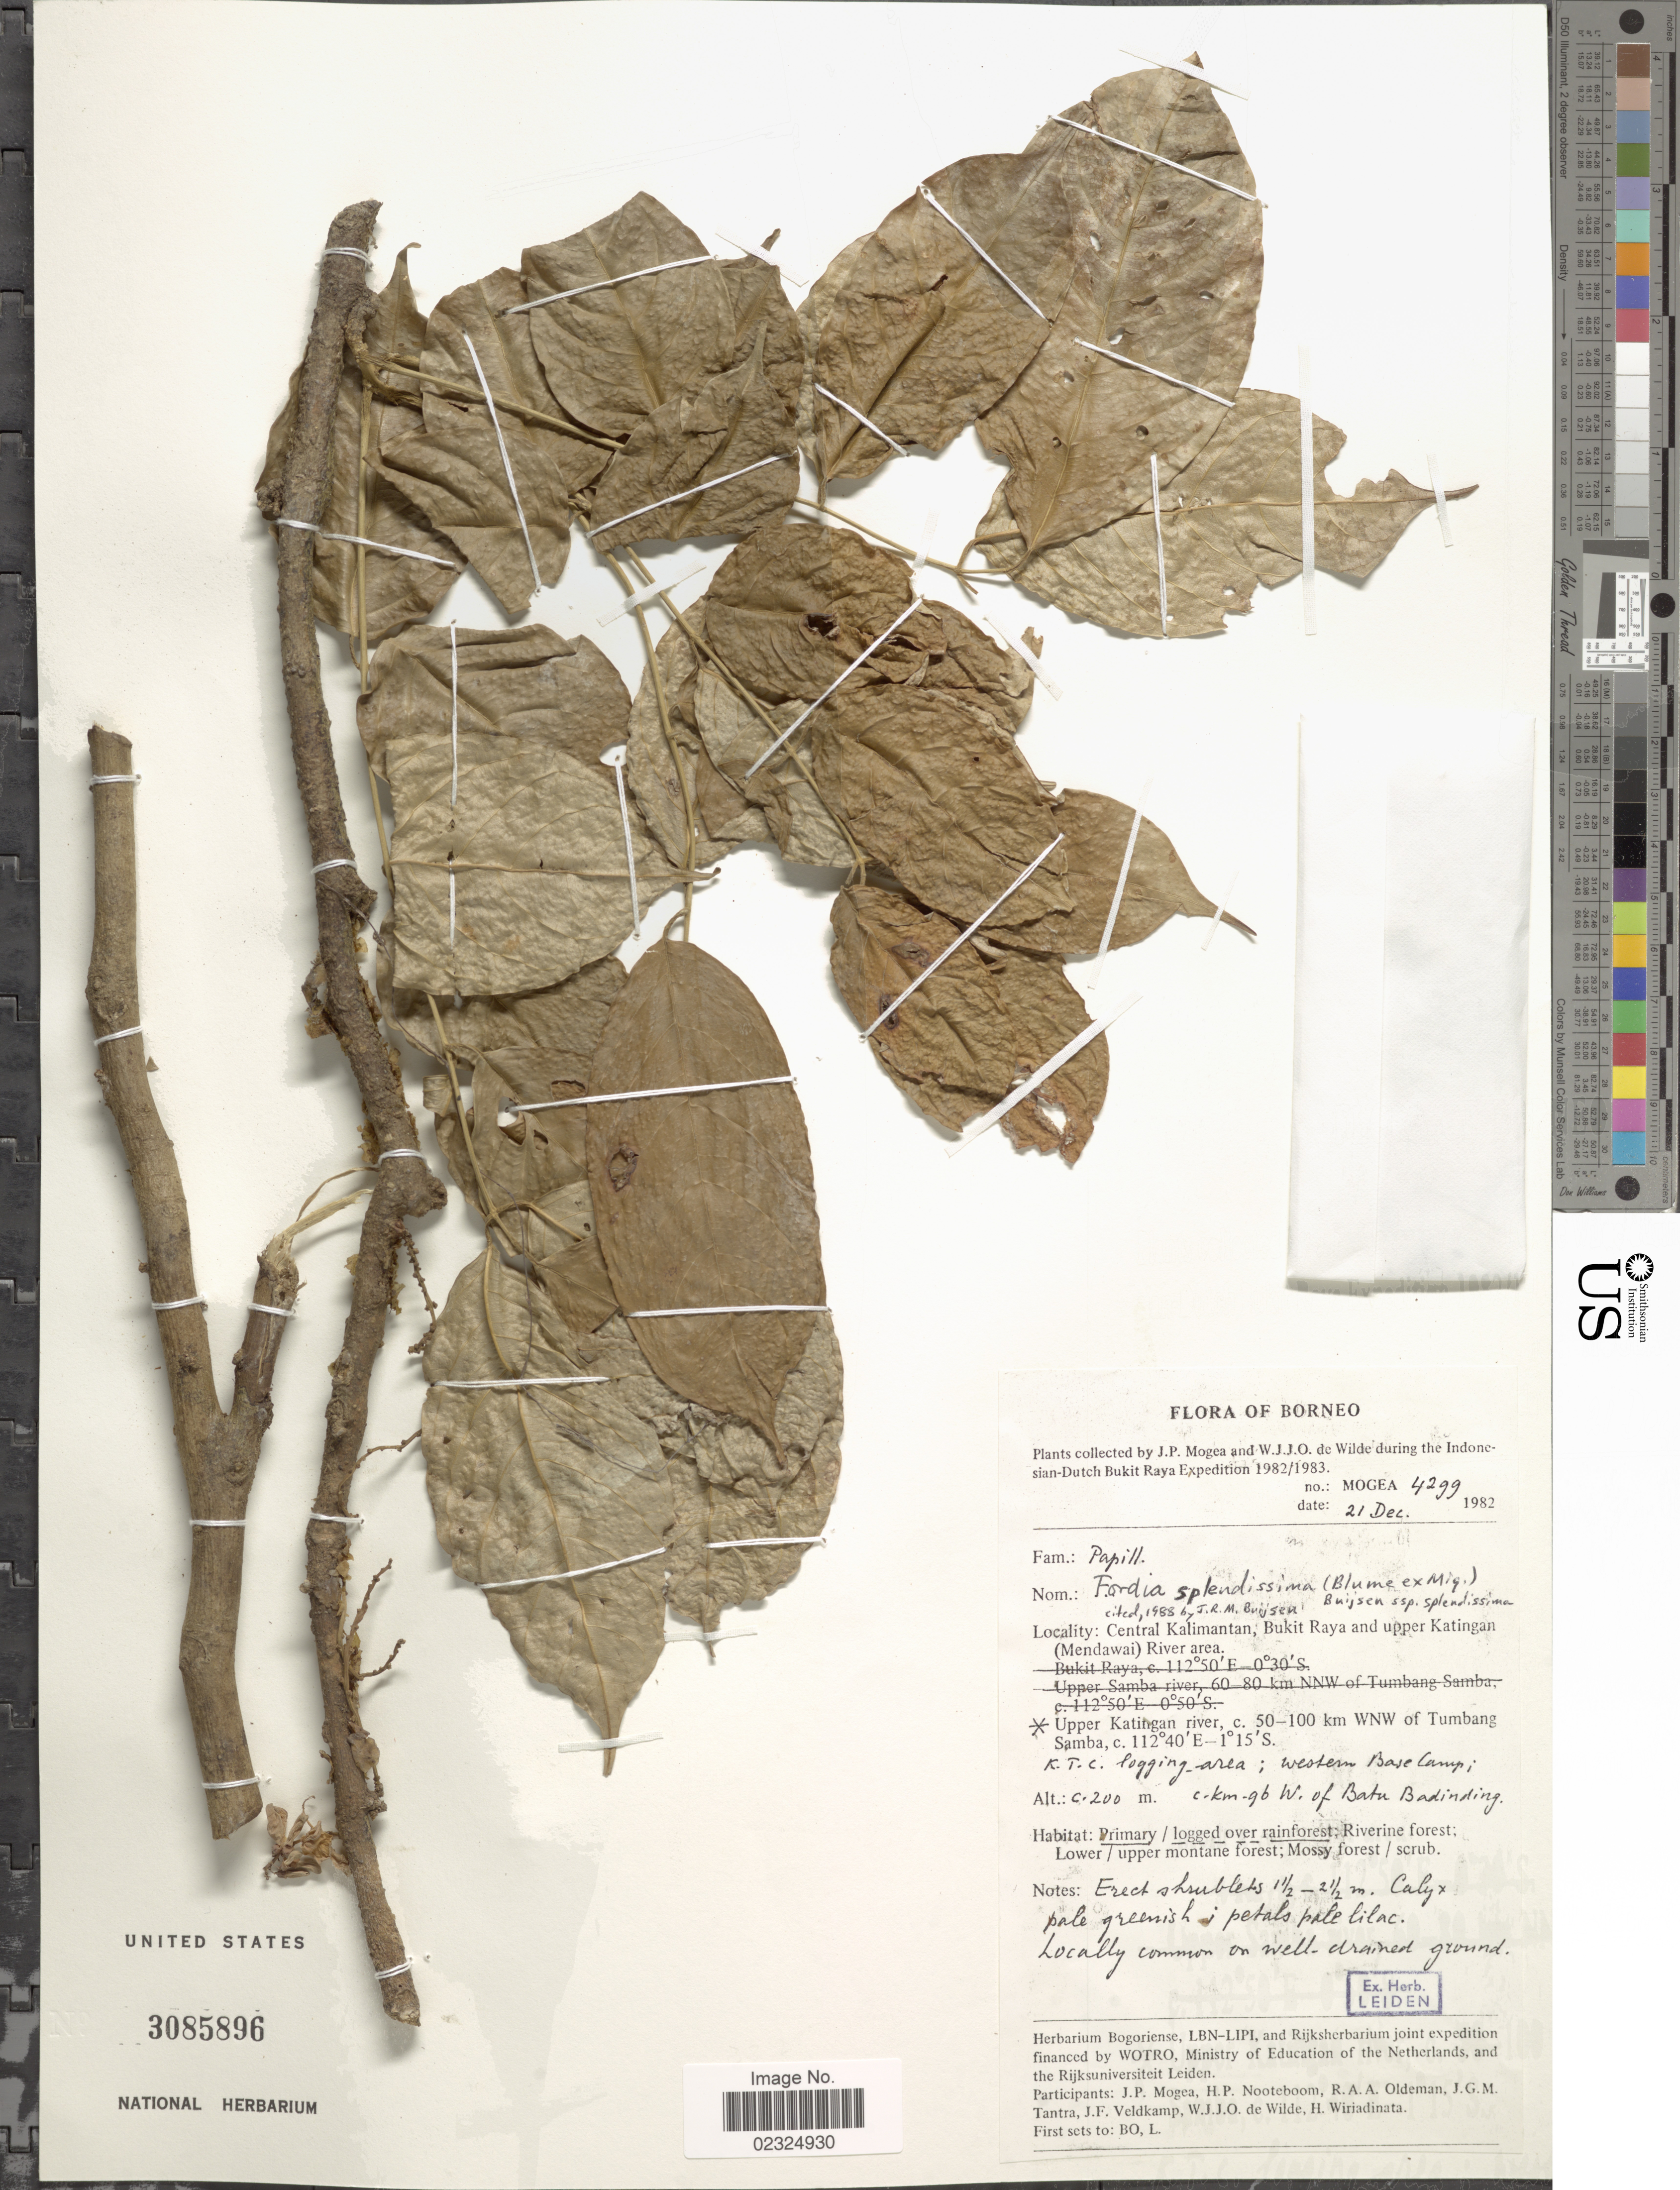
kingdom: Plantae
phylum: Tracheophyta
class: Magnoliopsida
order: Fabales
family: Fabaceae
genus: Fordia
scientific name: Fordia splendidissima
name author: (Blume ex Miq.) Buysen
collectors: J. Mogea & W. J. de Wilde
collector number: MOGEA 4299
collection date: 1982-12-21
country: Indonesia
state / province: Kalimantan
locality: Borneo, Central Kalimantan, Bukit Raya and upper Katingan (Mendawai) River area, c. 50-100 km WNW of Tumbang Samba, K.T.C. logging area: western Base Camp, c. km.96 W. of Batu Badinding.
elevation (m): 200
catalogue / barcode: US 3085896